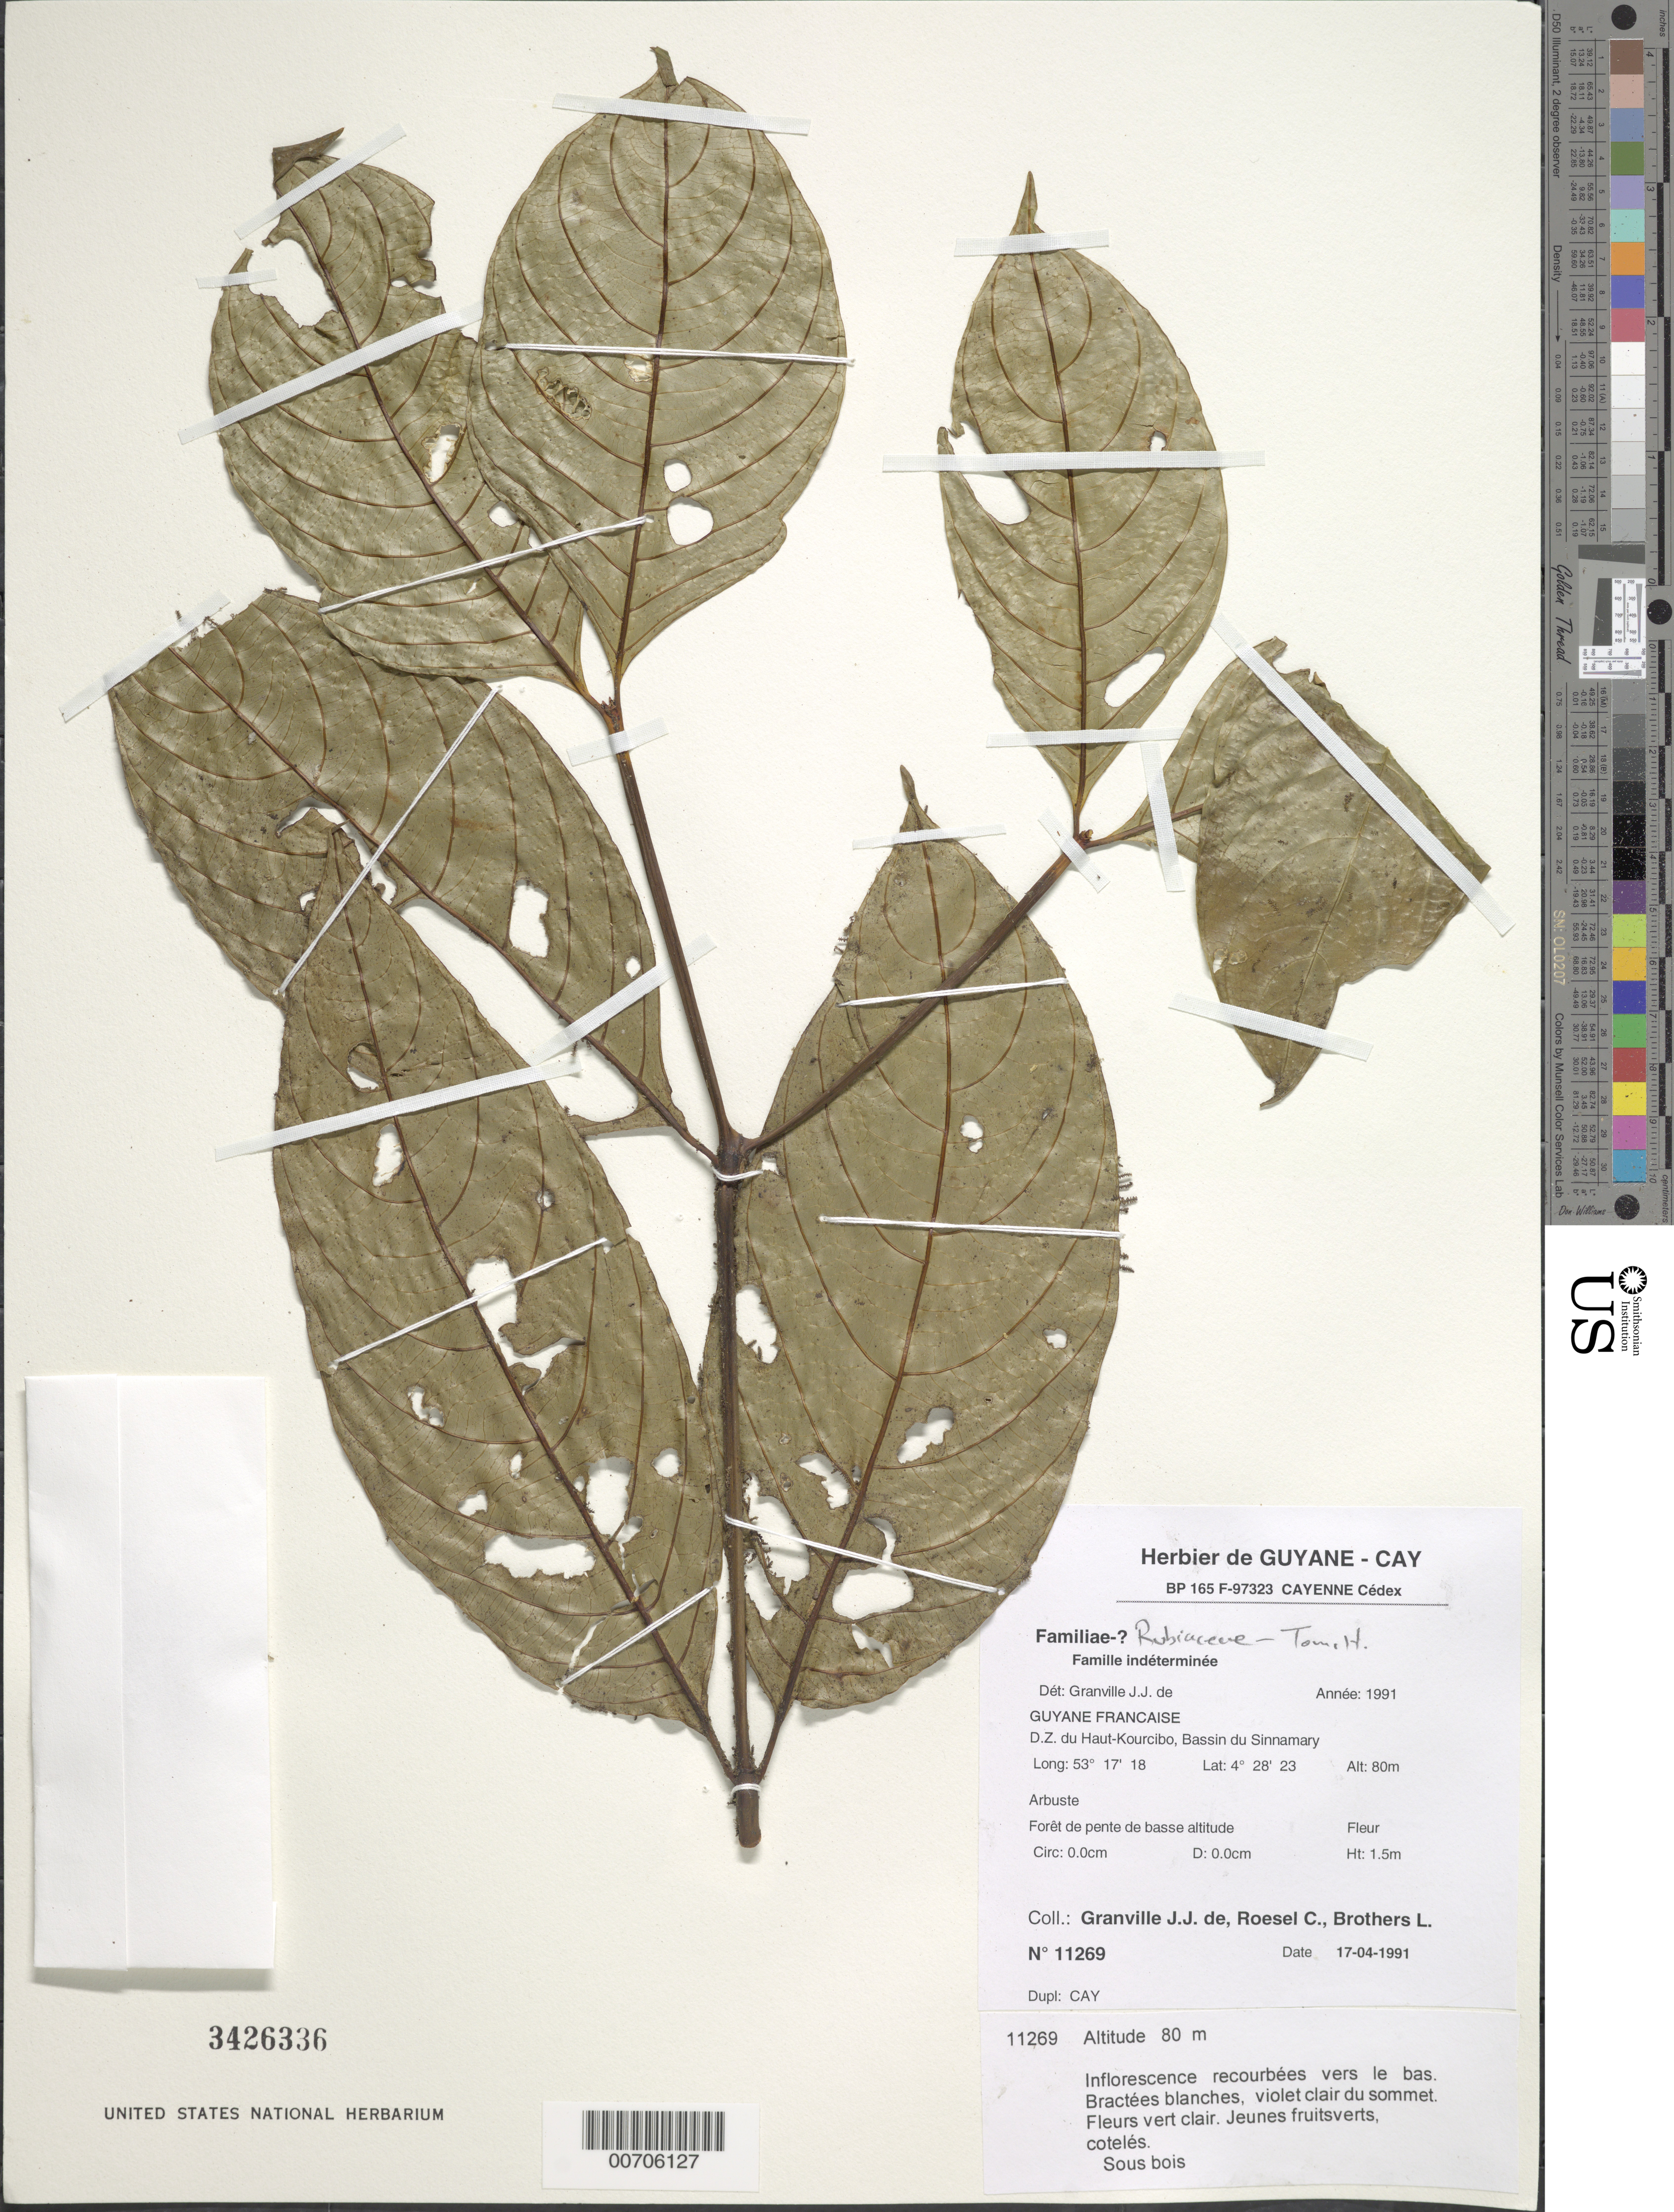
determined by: Hollowell, T. H., (BOT), Smithsonian Institution - National Museum of Natural History (UNITED STATES)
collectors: J.-J. de Granville, C. S. Roesel & L. Brothers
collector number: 11269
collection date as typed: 17-Apr-91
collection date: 1991-04-17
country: French Guiana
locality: D.Z. du Haut-Kourcibo, Bassin du Sinnamary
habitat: Forêt de pente de basse altitude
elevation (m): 80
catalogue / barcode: US 3426336